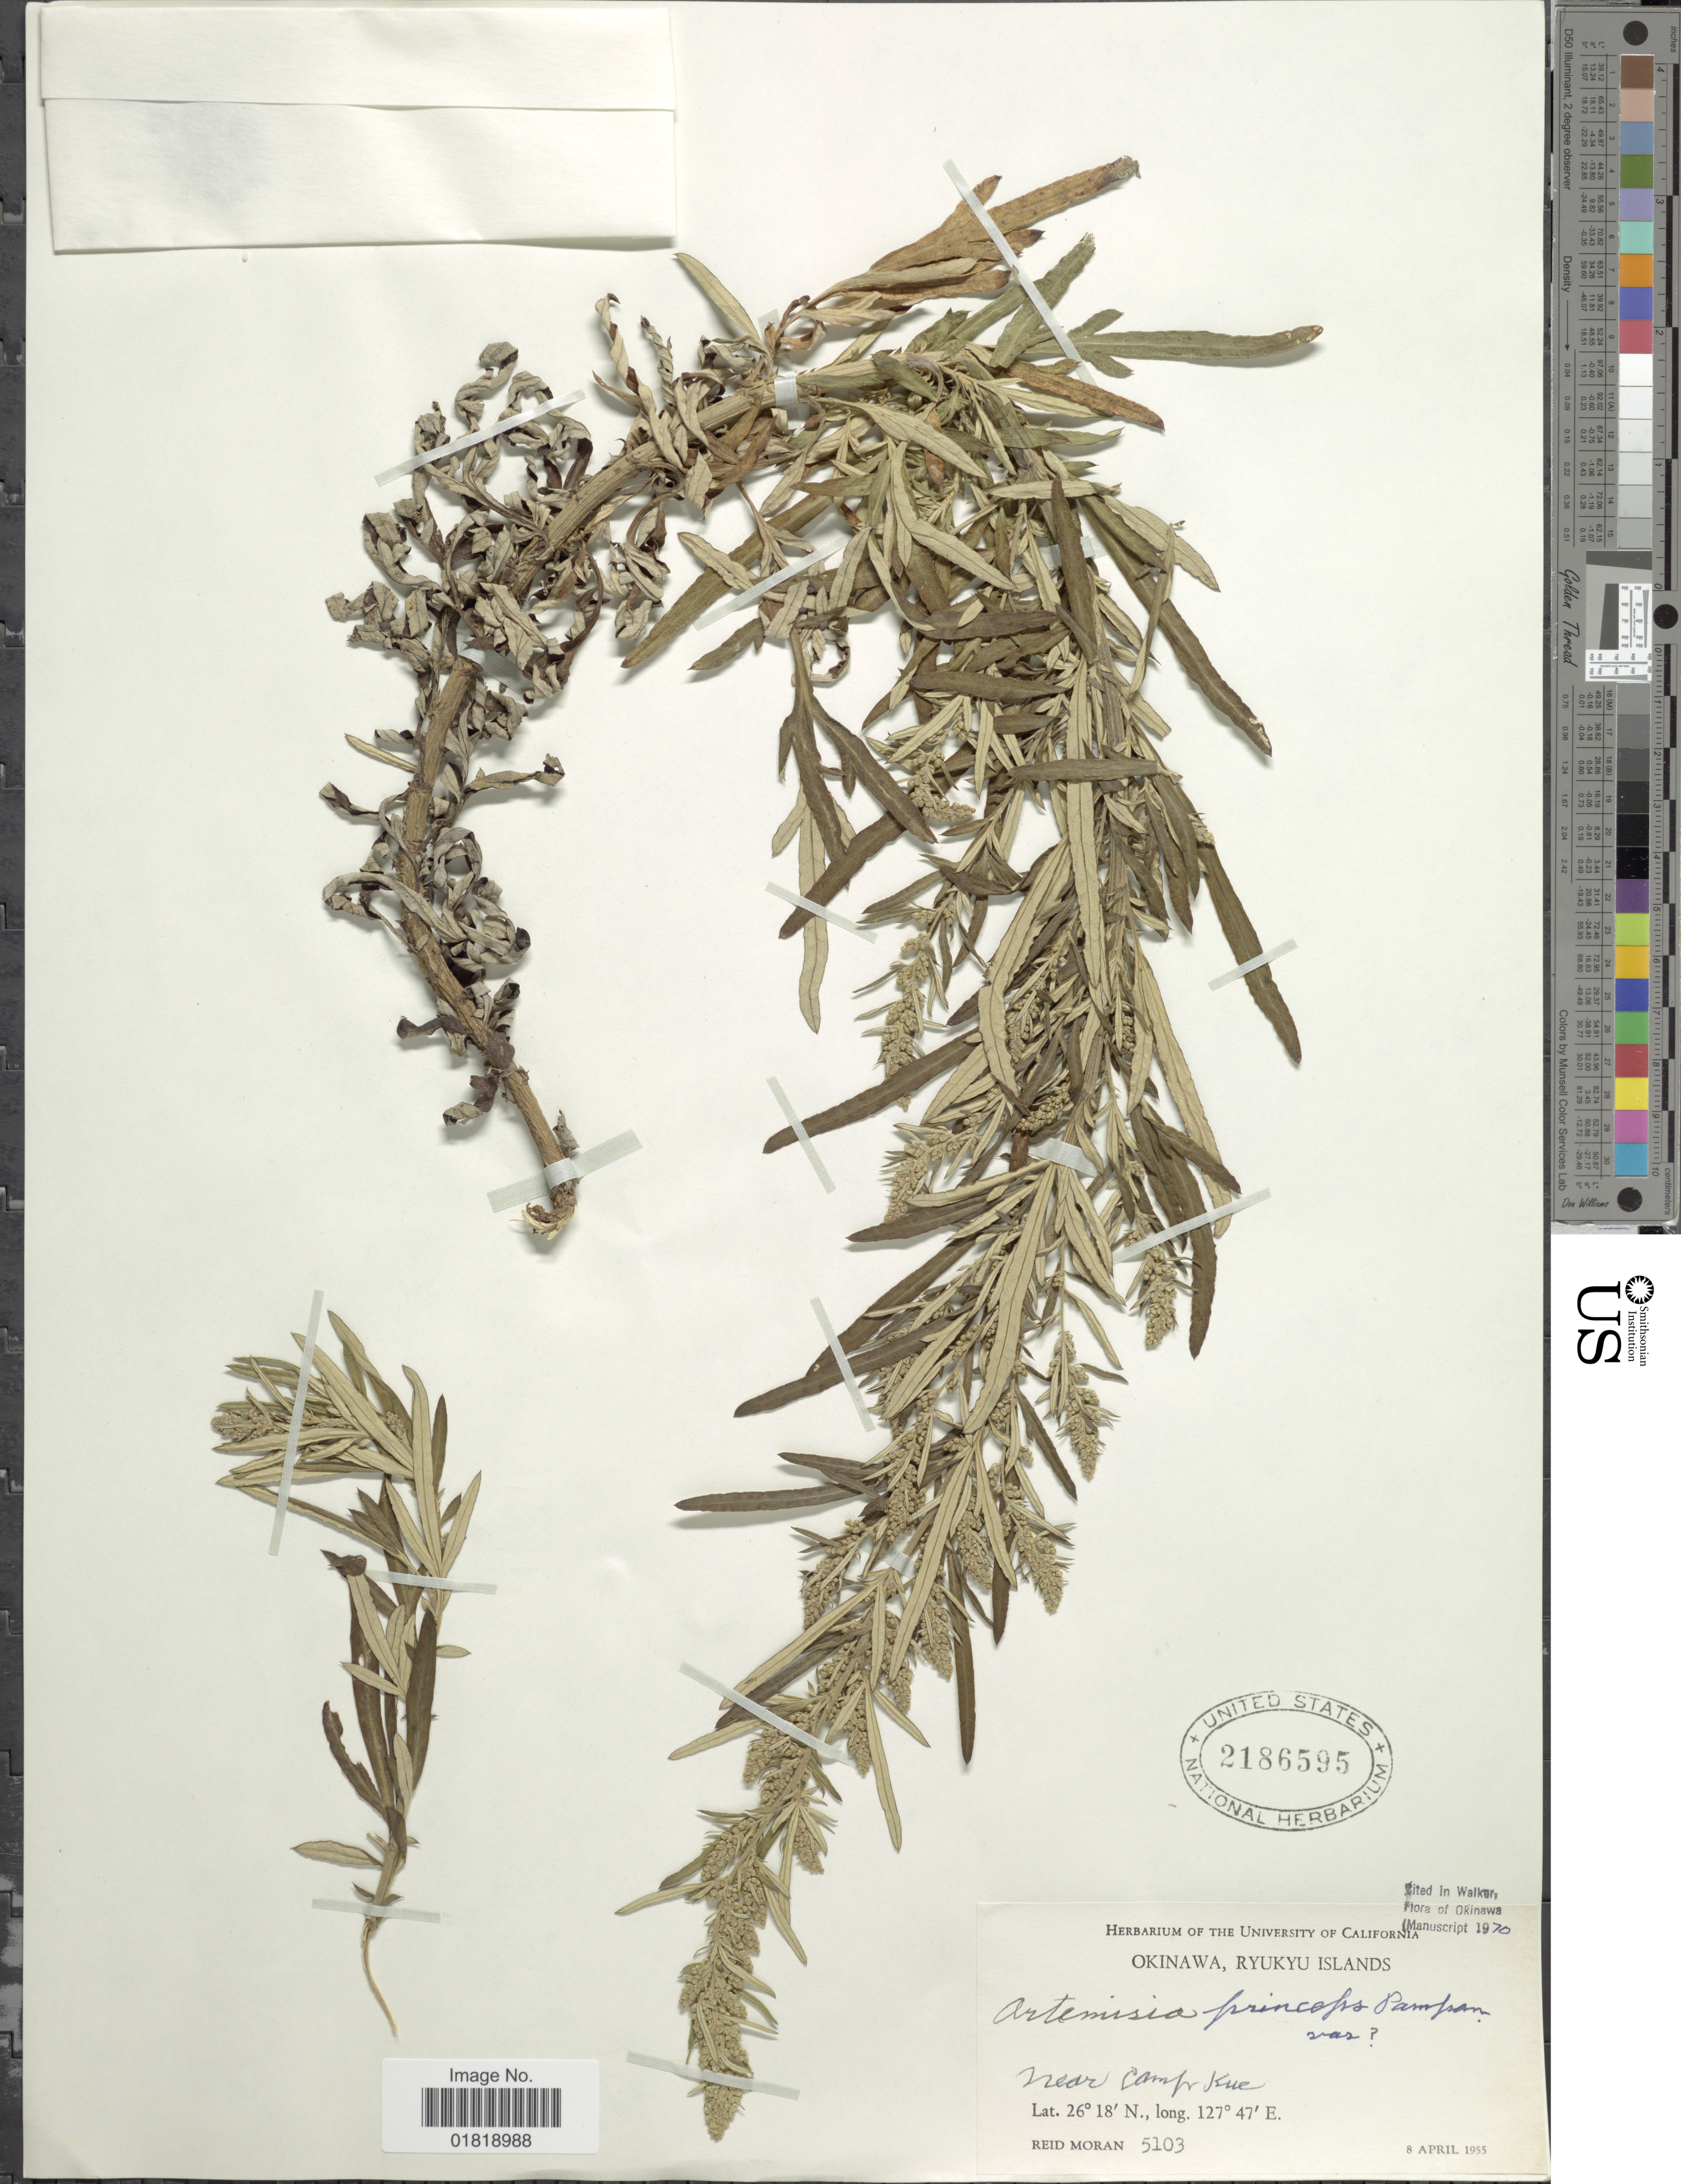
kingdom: Plantae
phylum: Tracheophyta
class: Magnoliopsida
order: Asterales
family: Asteraceae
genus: Artemisia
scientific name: Artemisia princeps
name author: Pamp.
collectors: R. V. Moran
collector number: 5103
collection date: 1955-04-08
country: Japan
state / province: Okinawa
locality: Ryukyu Islands, near Camp Kue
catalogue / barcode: US 2186595